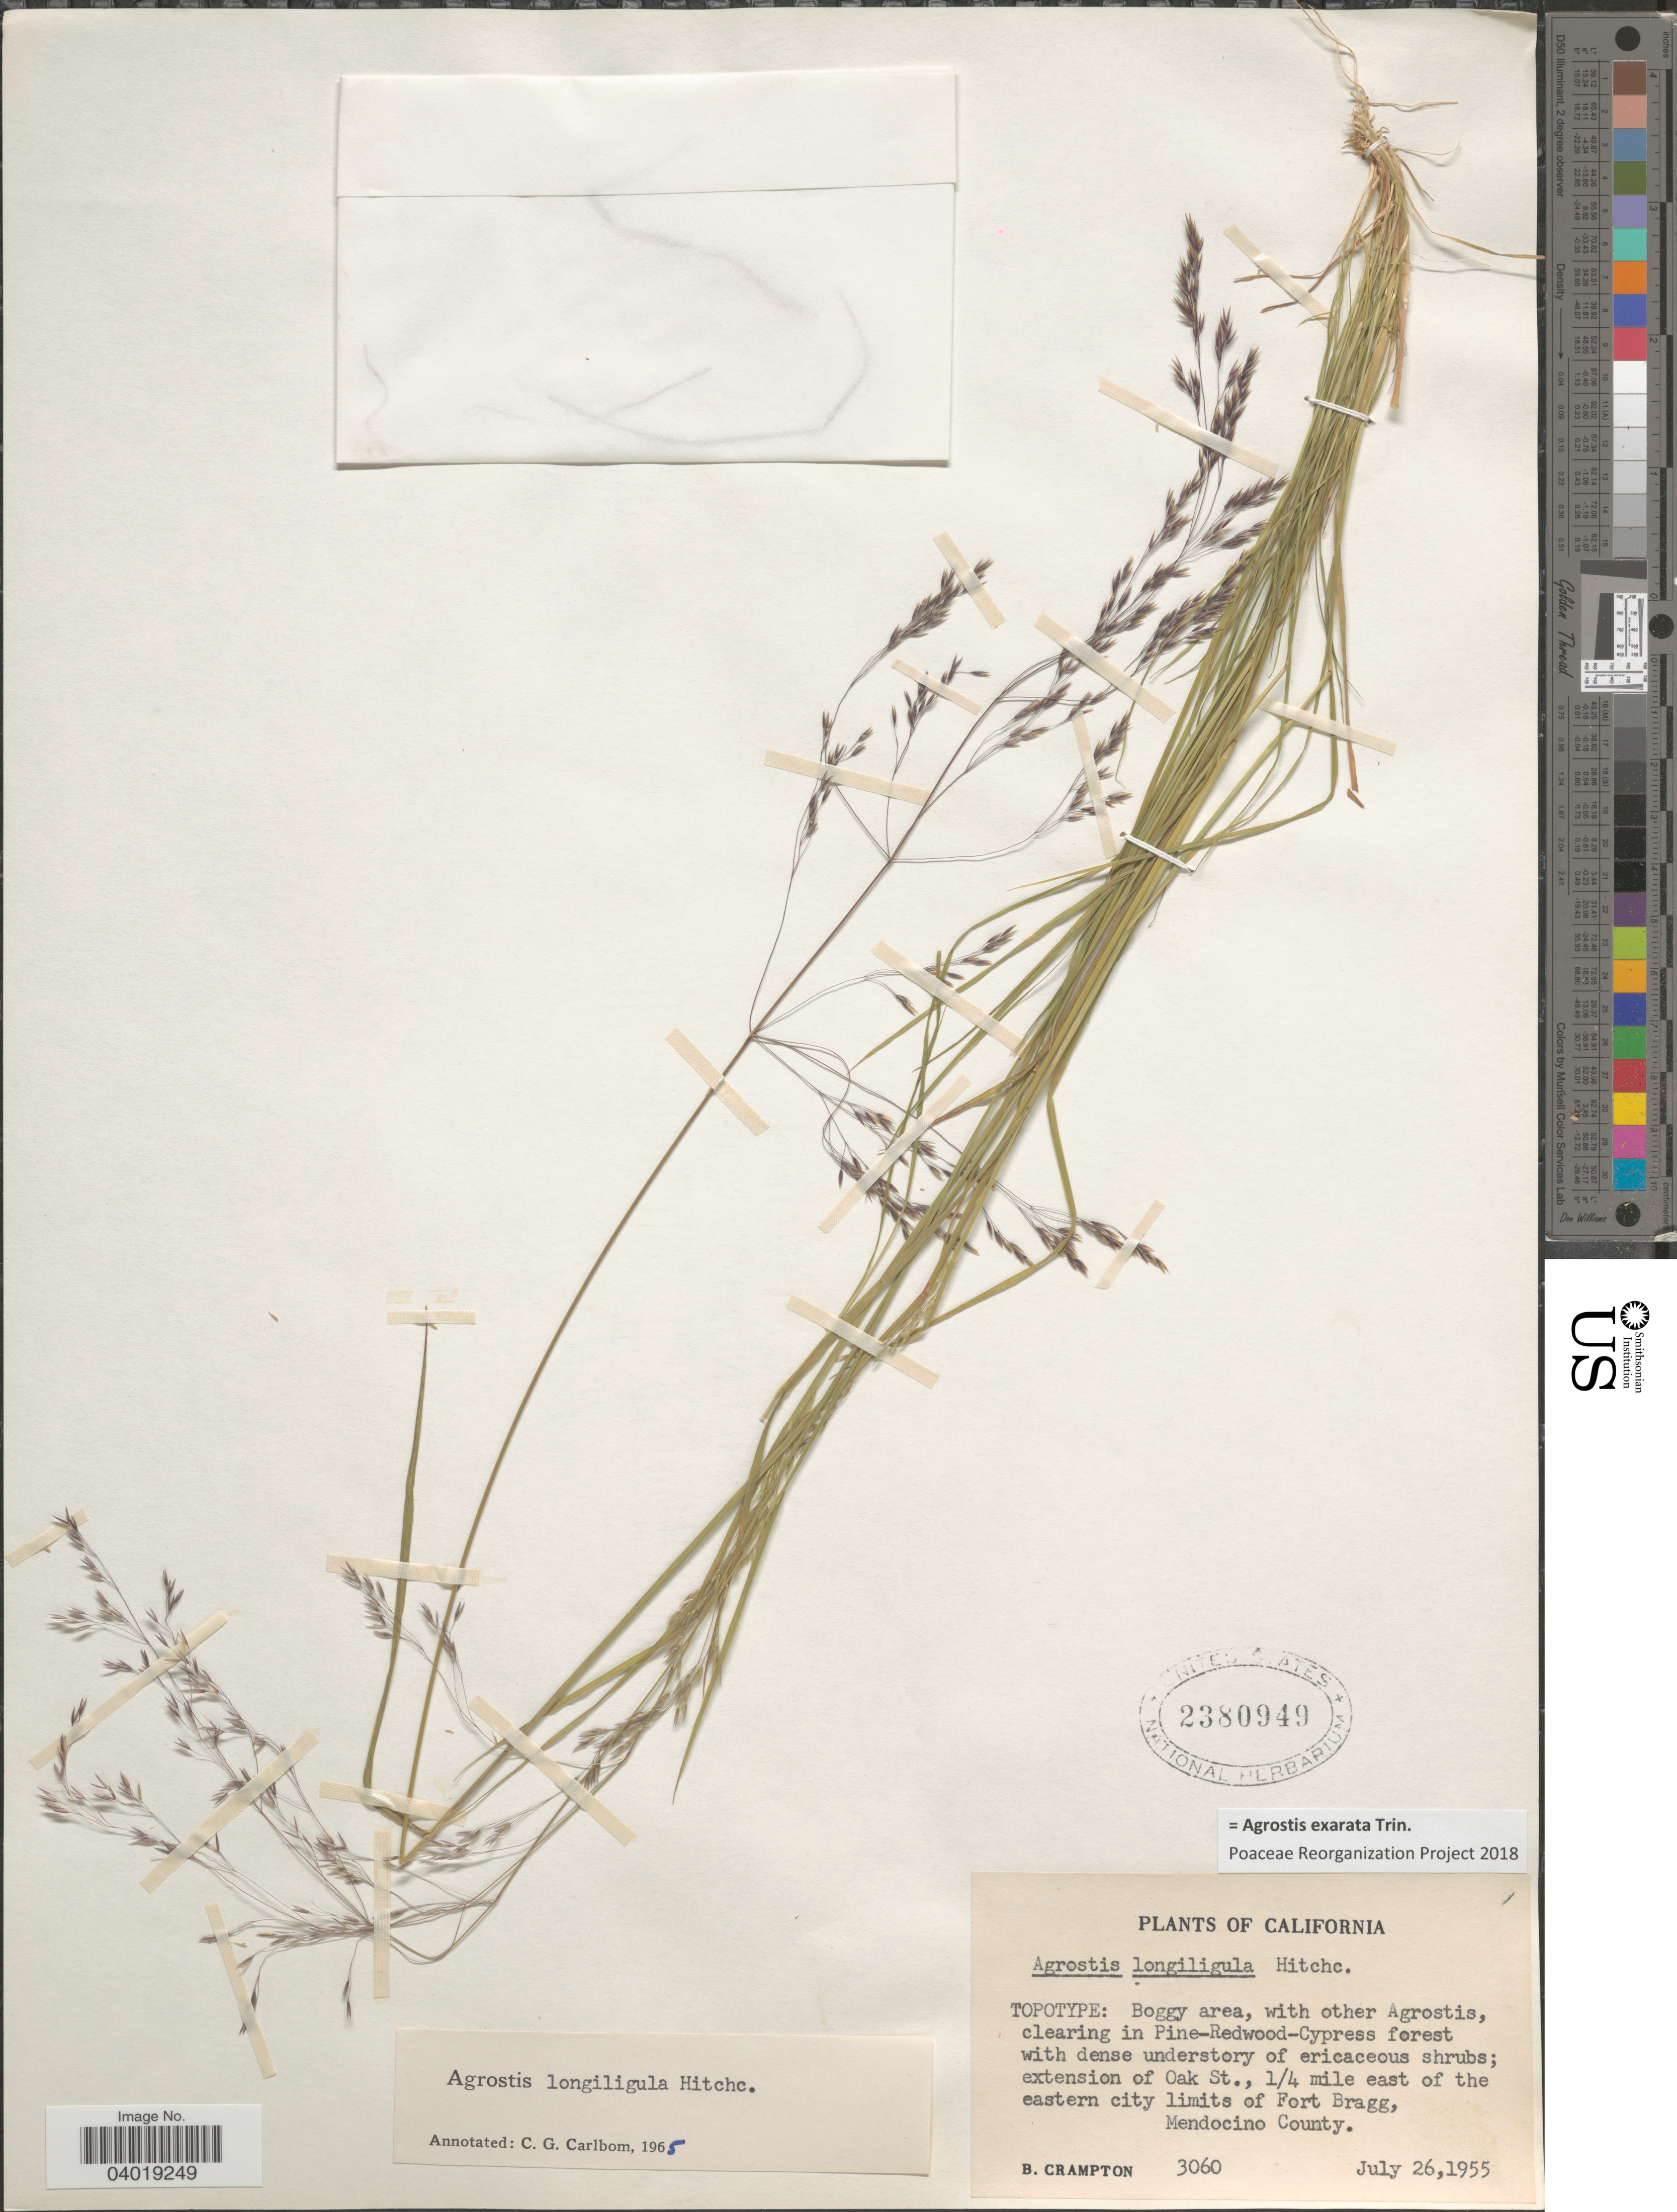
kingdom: Plantae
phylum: Tracheophyta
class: Liliopsida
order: Poales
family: Poaceae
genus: Agrostis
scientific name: Agrostis exarata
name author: Trin.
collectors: B. Crampton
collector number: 3060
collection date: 1955-07-26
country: United States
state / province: California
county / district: Mendocino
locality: Extension of Oak St., ¼ mile east of eastern city limits of Fort Bragg, Mendocino County.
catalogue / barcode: US 2380949